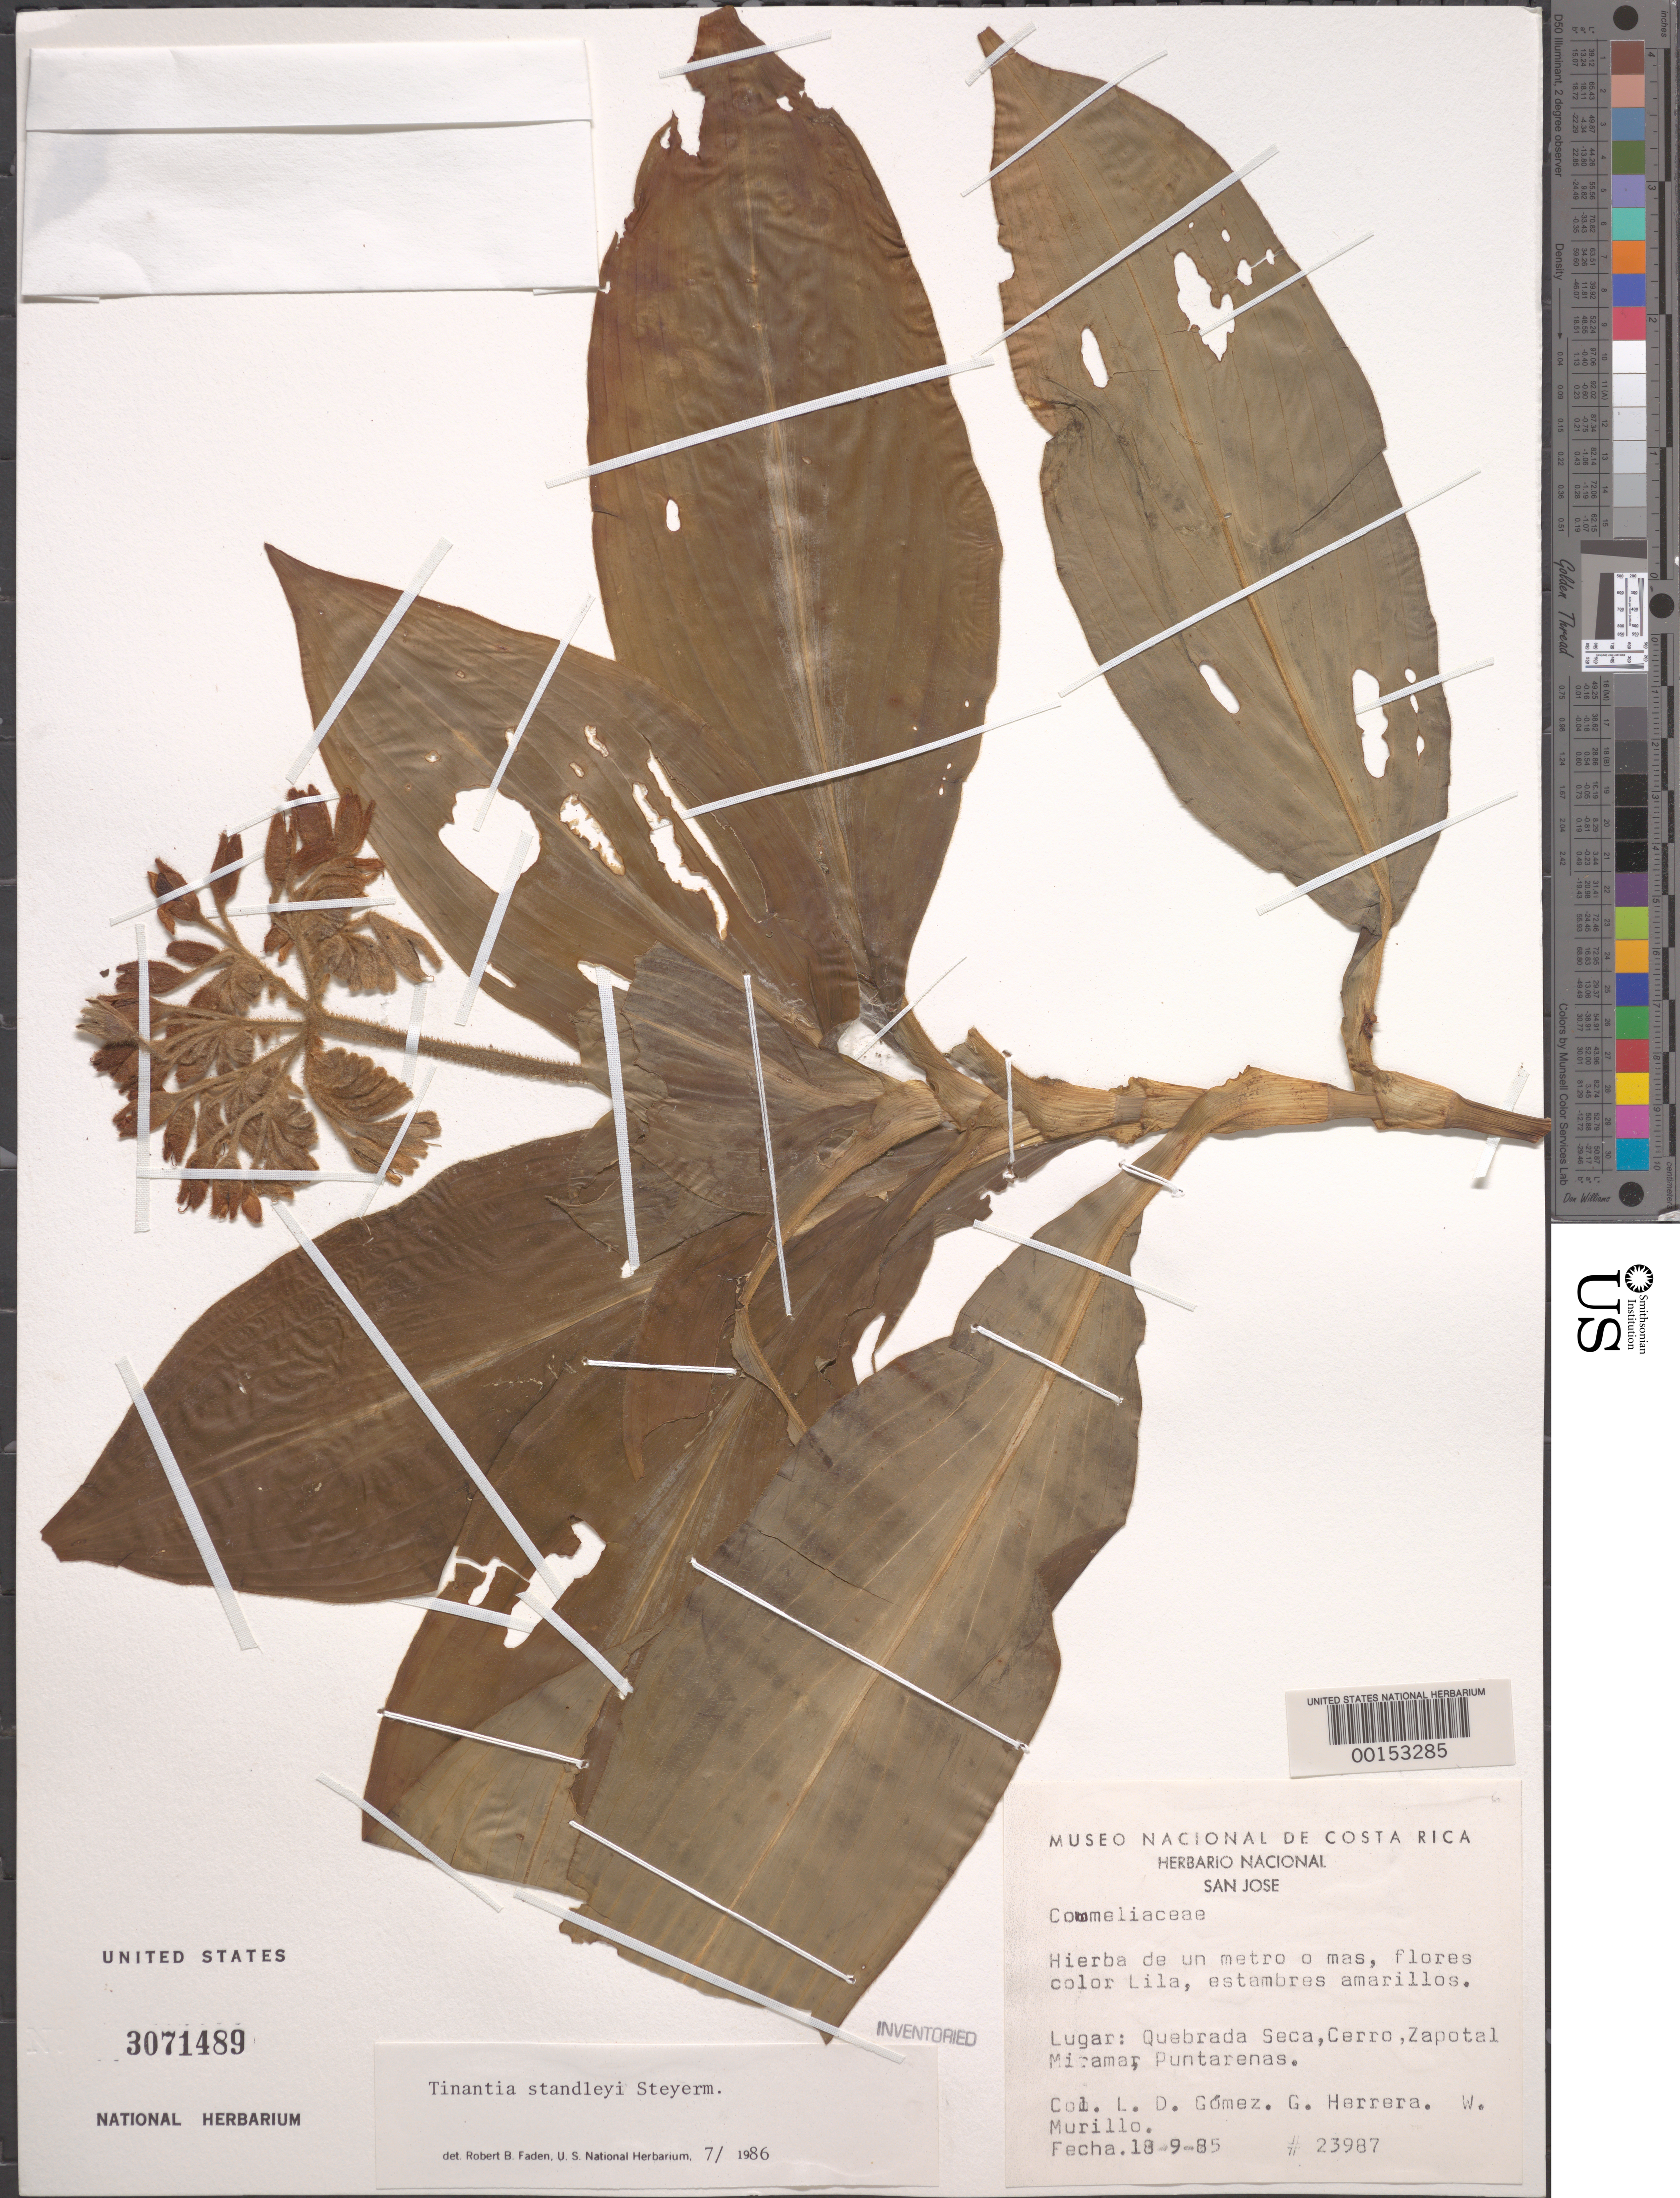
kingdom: Plantae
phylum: Tracheophyta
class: Liliopsida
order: Commelinales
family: Commelinaceae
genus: Tinantia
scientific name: Tinantia standleyi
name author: Steyerm.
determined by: Faden, Robert B., (US), Smithsonian Institution - National Museum of Natural History (UNITED STATES)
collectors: L. D. Gómez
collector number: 23987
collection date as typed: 18 Sep 1985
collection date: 1985-09-18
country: Costa Rica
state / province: Puntarenas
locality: Quebrada seca, cerro zapotal miramar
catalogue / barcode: US 3071489